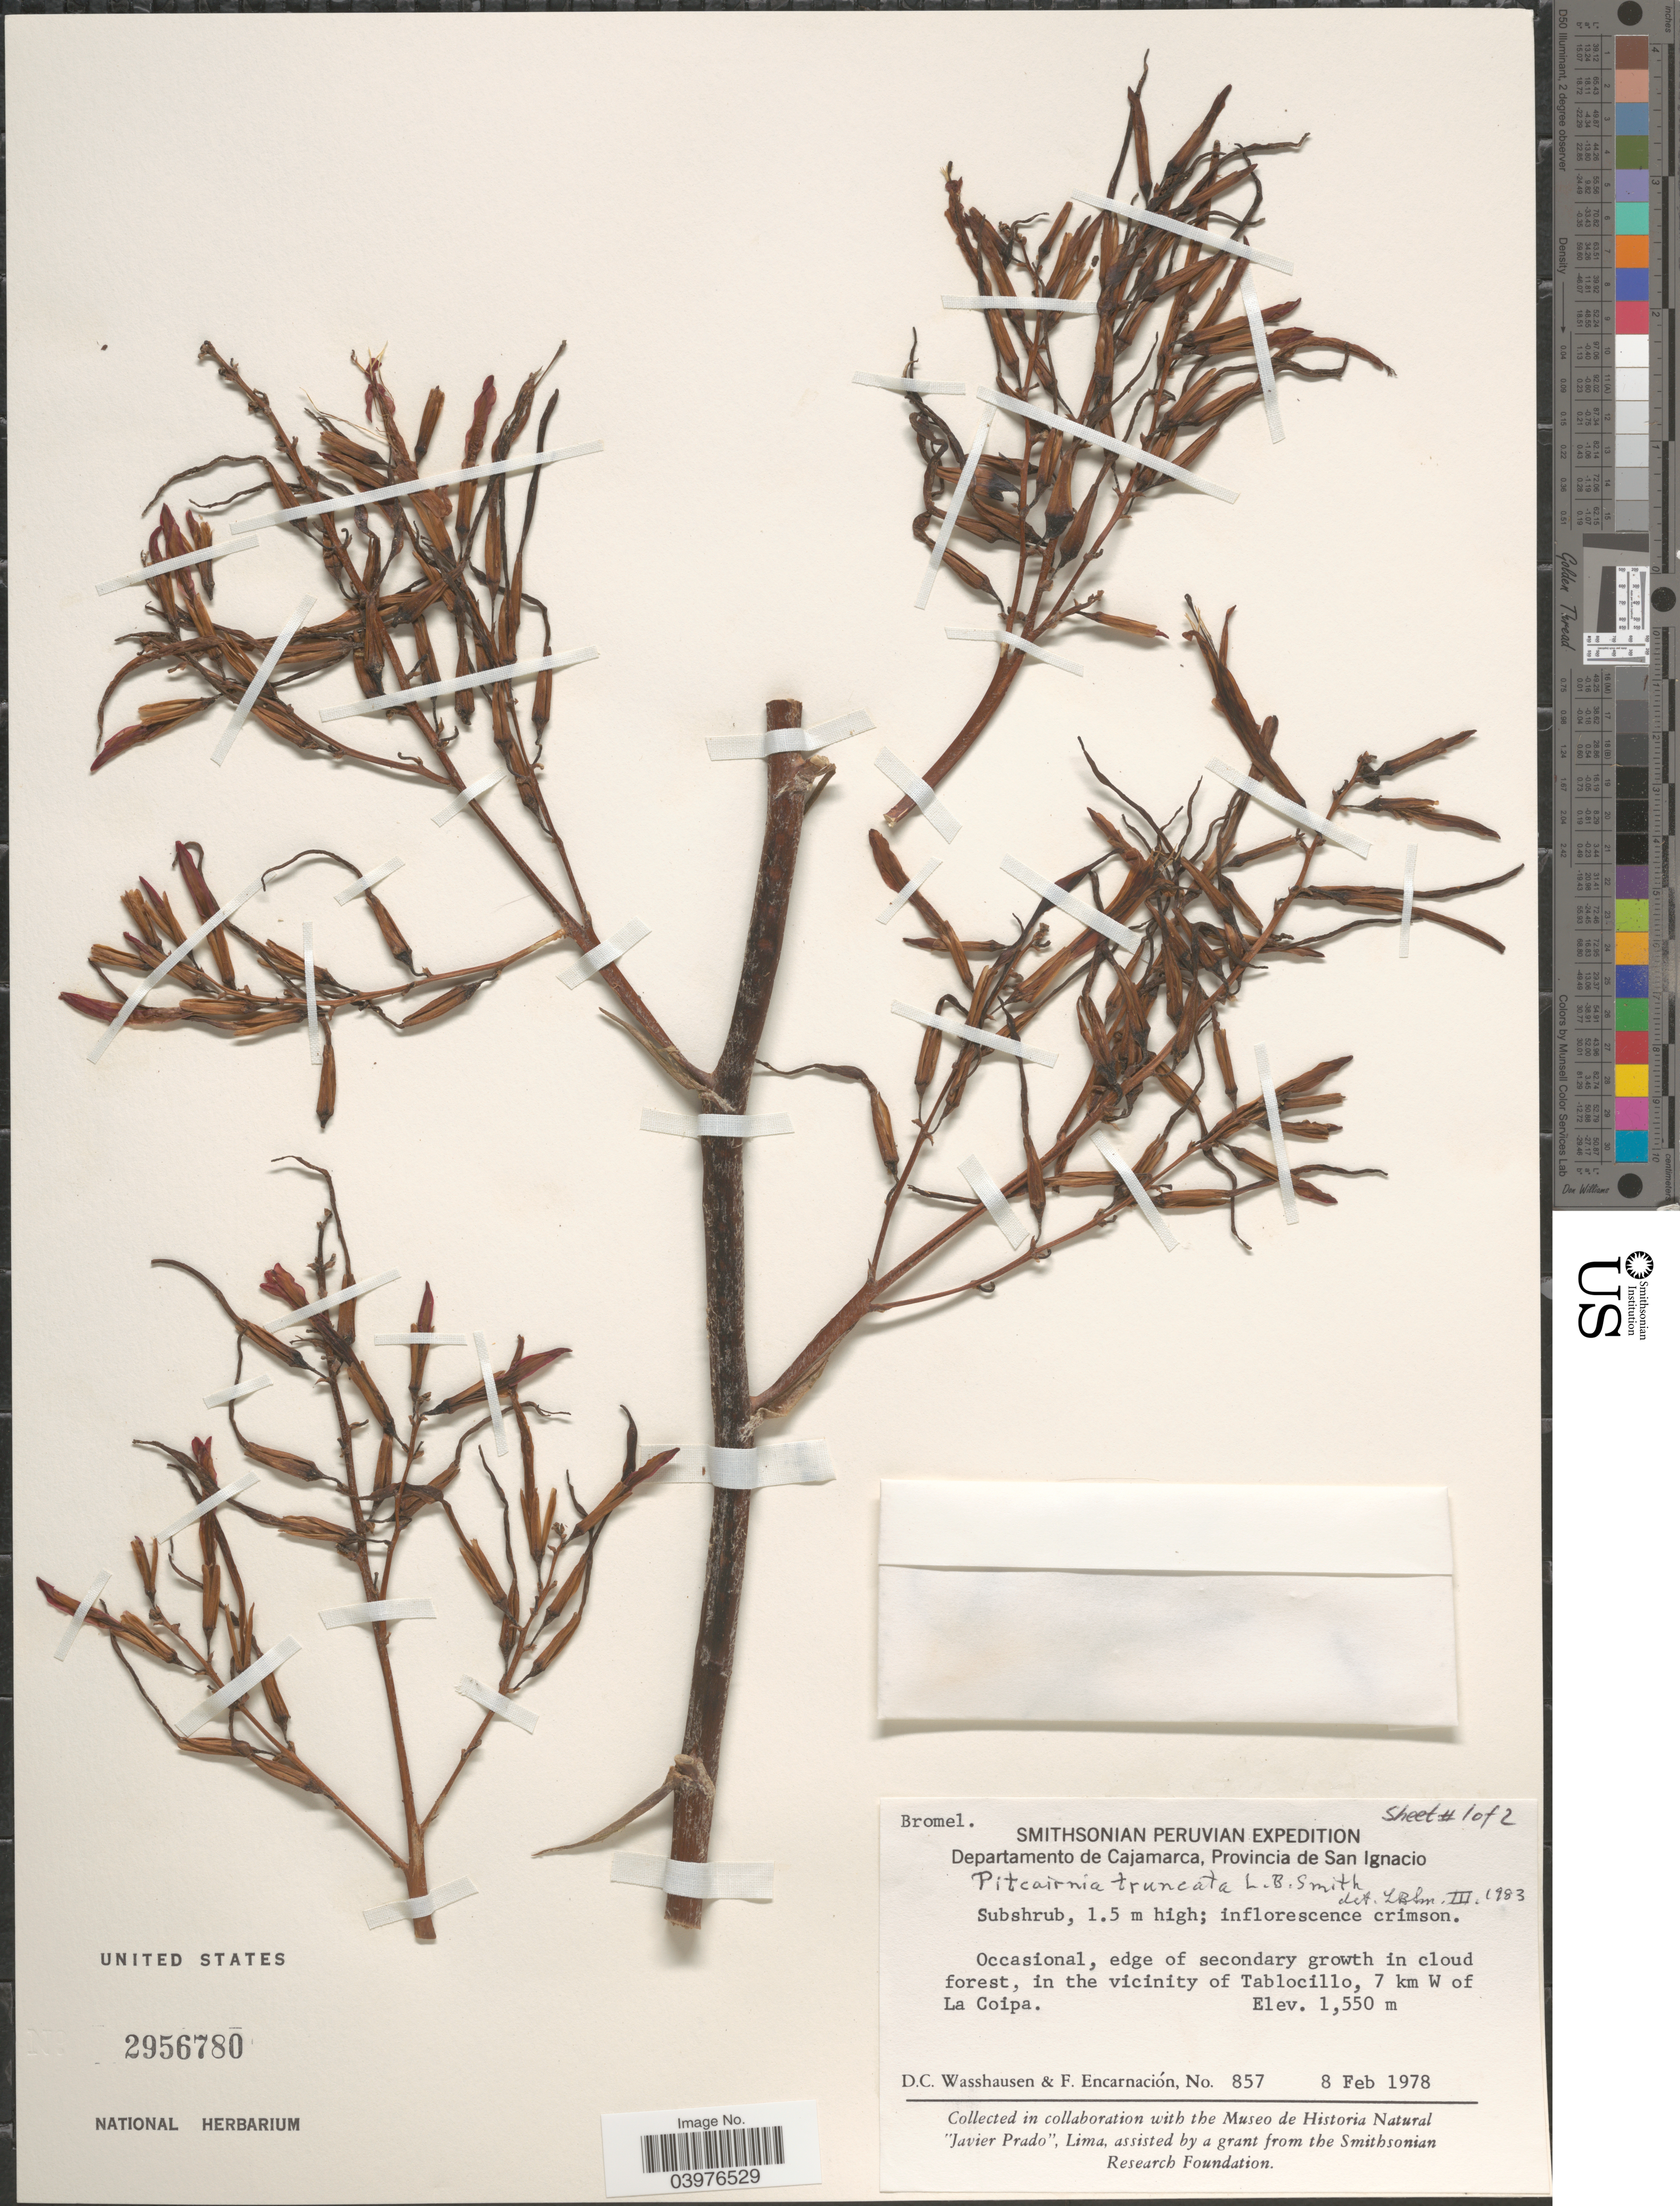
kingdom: Plantae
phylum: Tracheophyta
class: Liliopsida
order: Poales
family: Bromeliaceae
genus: Pitcairnia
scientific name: Pitcairnia truncata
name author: L.B. Sm.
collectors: D. C. Wasshausen & F. Encarnación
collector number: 857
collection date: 1978-02-08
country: Peru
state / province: Cajamarca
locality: Departamento de Cajamarca, Provincia de San Ignacio. In the vicinity of Tablocillo, 7 km W of La Coipa.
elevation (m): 1550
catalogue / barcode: US 2956780